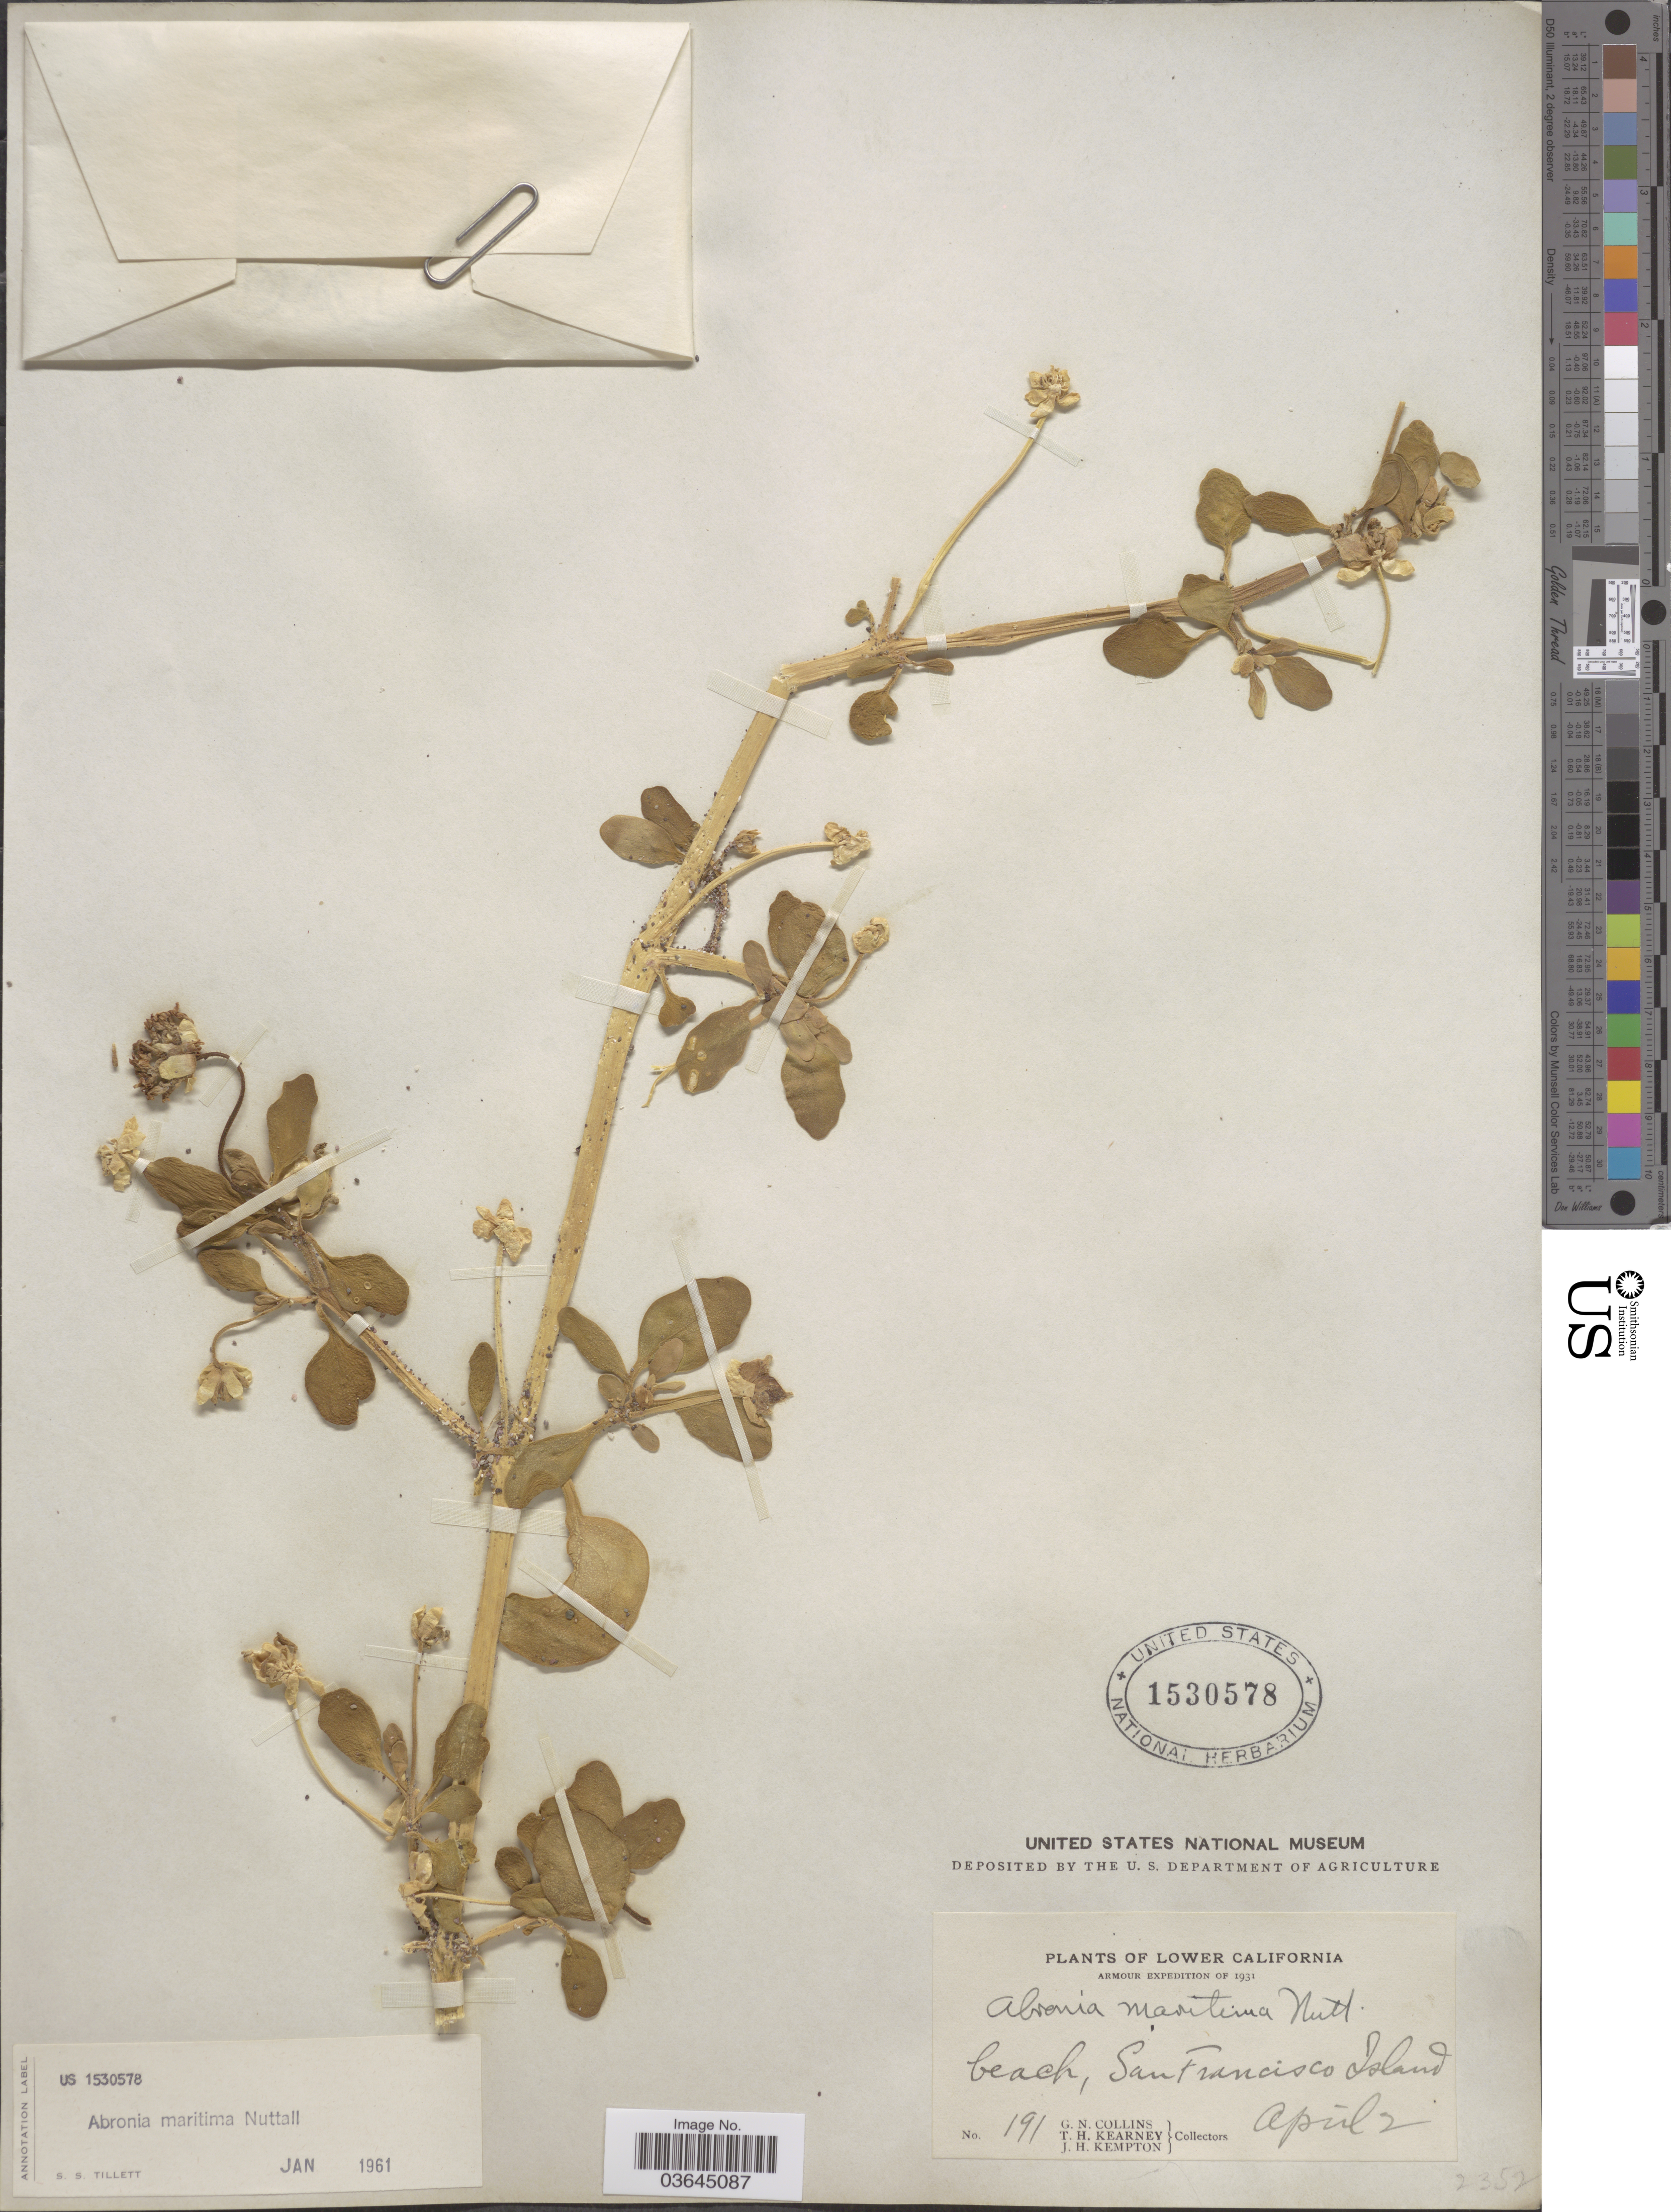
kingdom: Plantae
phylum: Tracheophyta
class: Magnoliopsida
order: Caryophyllales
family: Nyctaginaceae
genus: Abronia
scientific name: Abronia maritima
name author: Nutt. ex S. Watson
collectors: G. Collins, T. H. Kearney & J. H. Kempton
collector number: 191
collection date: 1931-04-02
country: Mexico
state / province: Baja California Sur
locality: Lower California. San Francisco Island.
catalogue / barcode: US 1530578